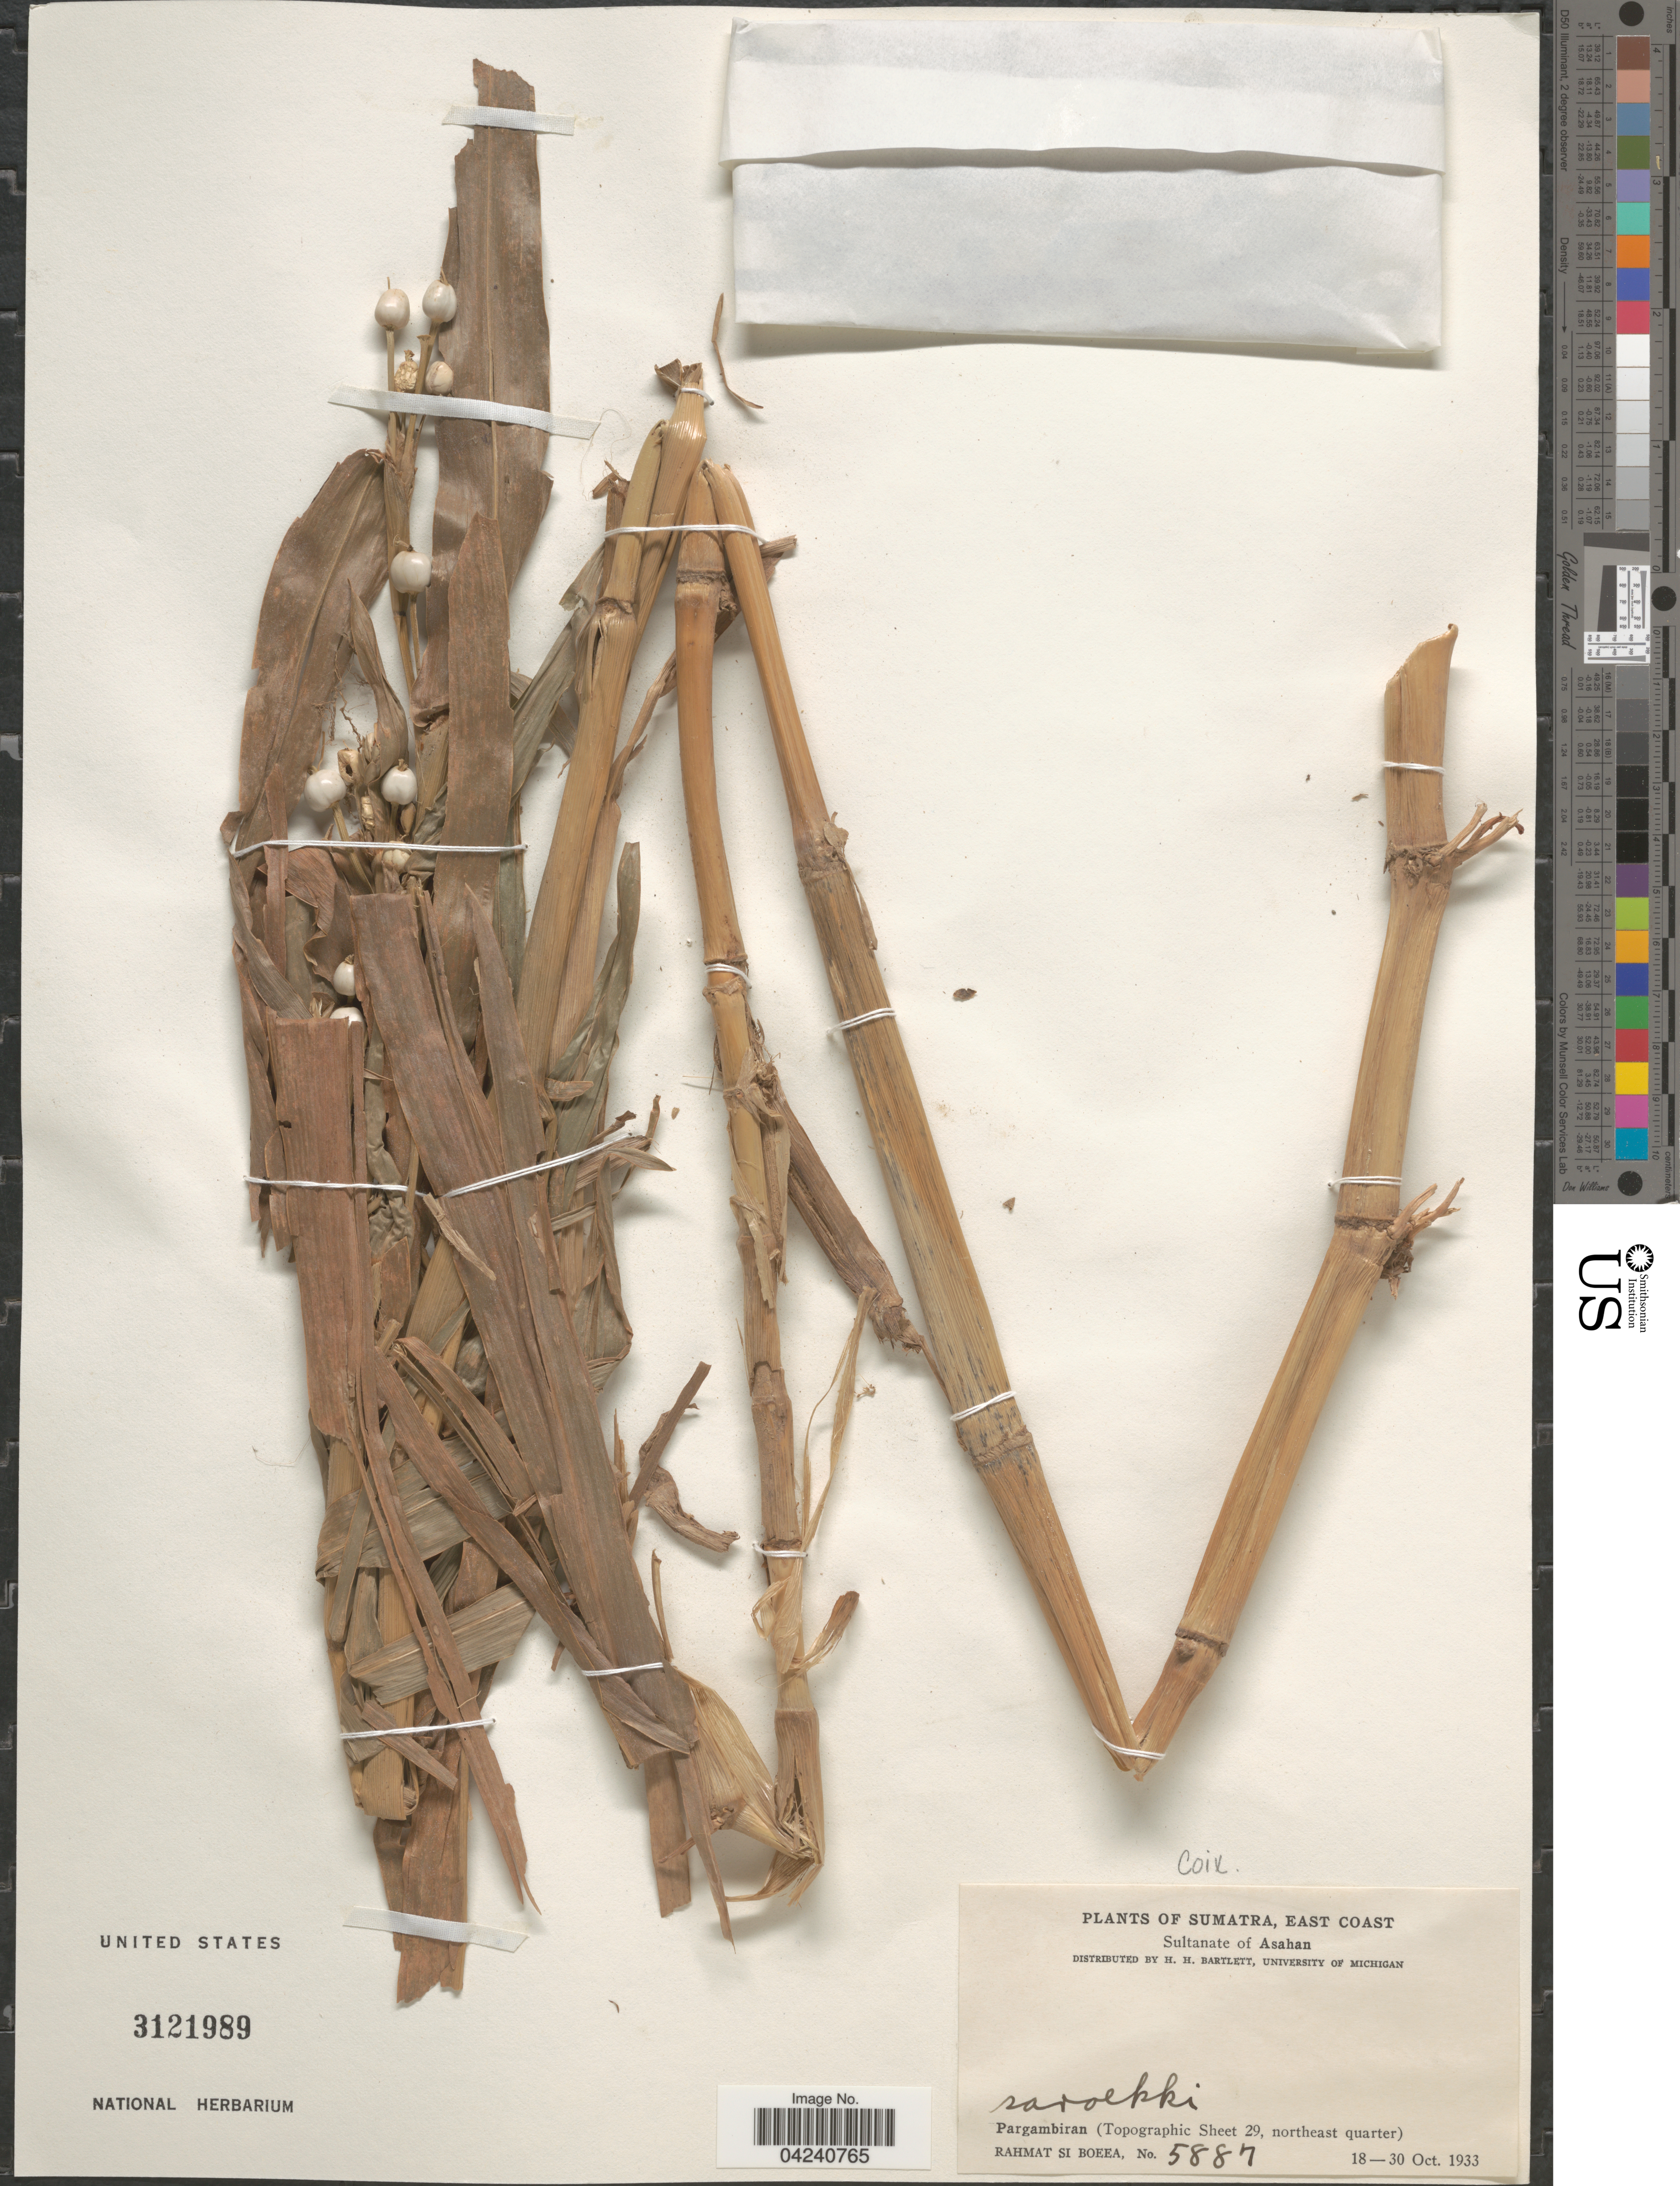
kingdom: Plantae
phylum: Tracheophyta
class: Liliopsida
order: Poales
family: Poaceae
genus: Coix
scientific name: Coix sp.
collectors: Rahmat Si Boeea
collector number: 5887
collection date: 1933-10-18/1933-10-30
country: Indonesia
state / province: Sumatra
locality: East Coast. Sultanate of Asahan. Pargambiran (Topographic Sheet 29, northeast quarter).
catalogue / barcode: US 3121989